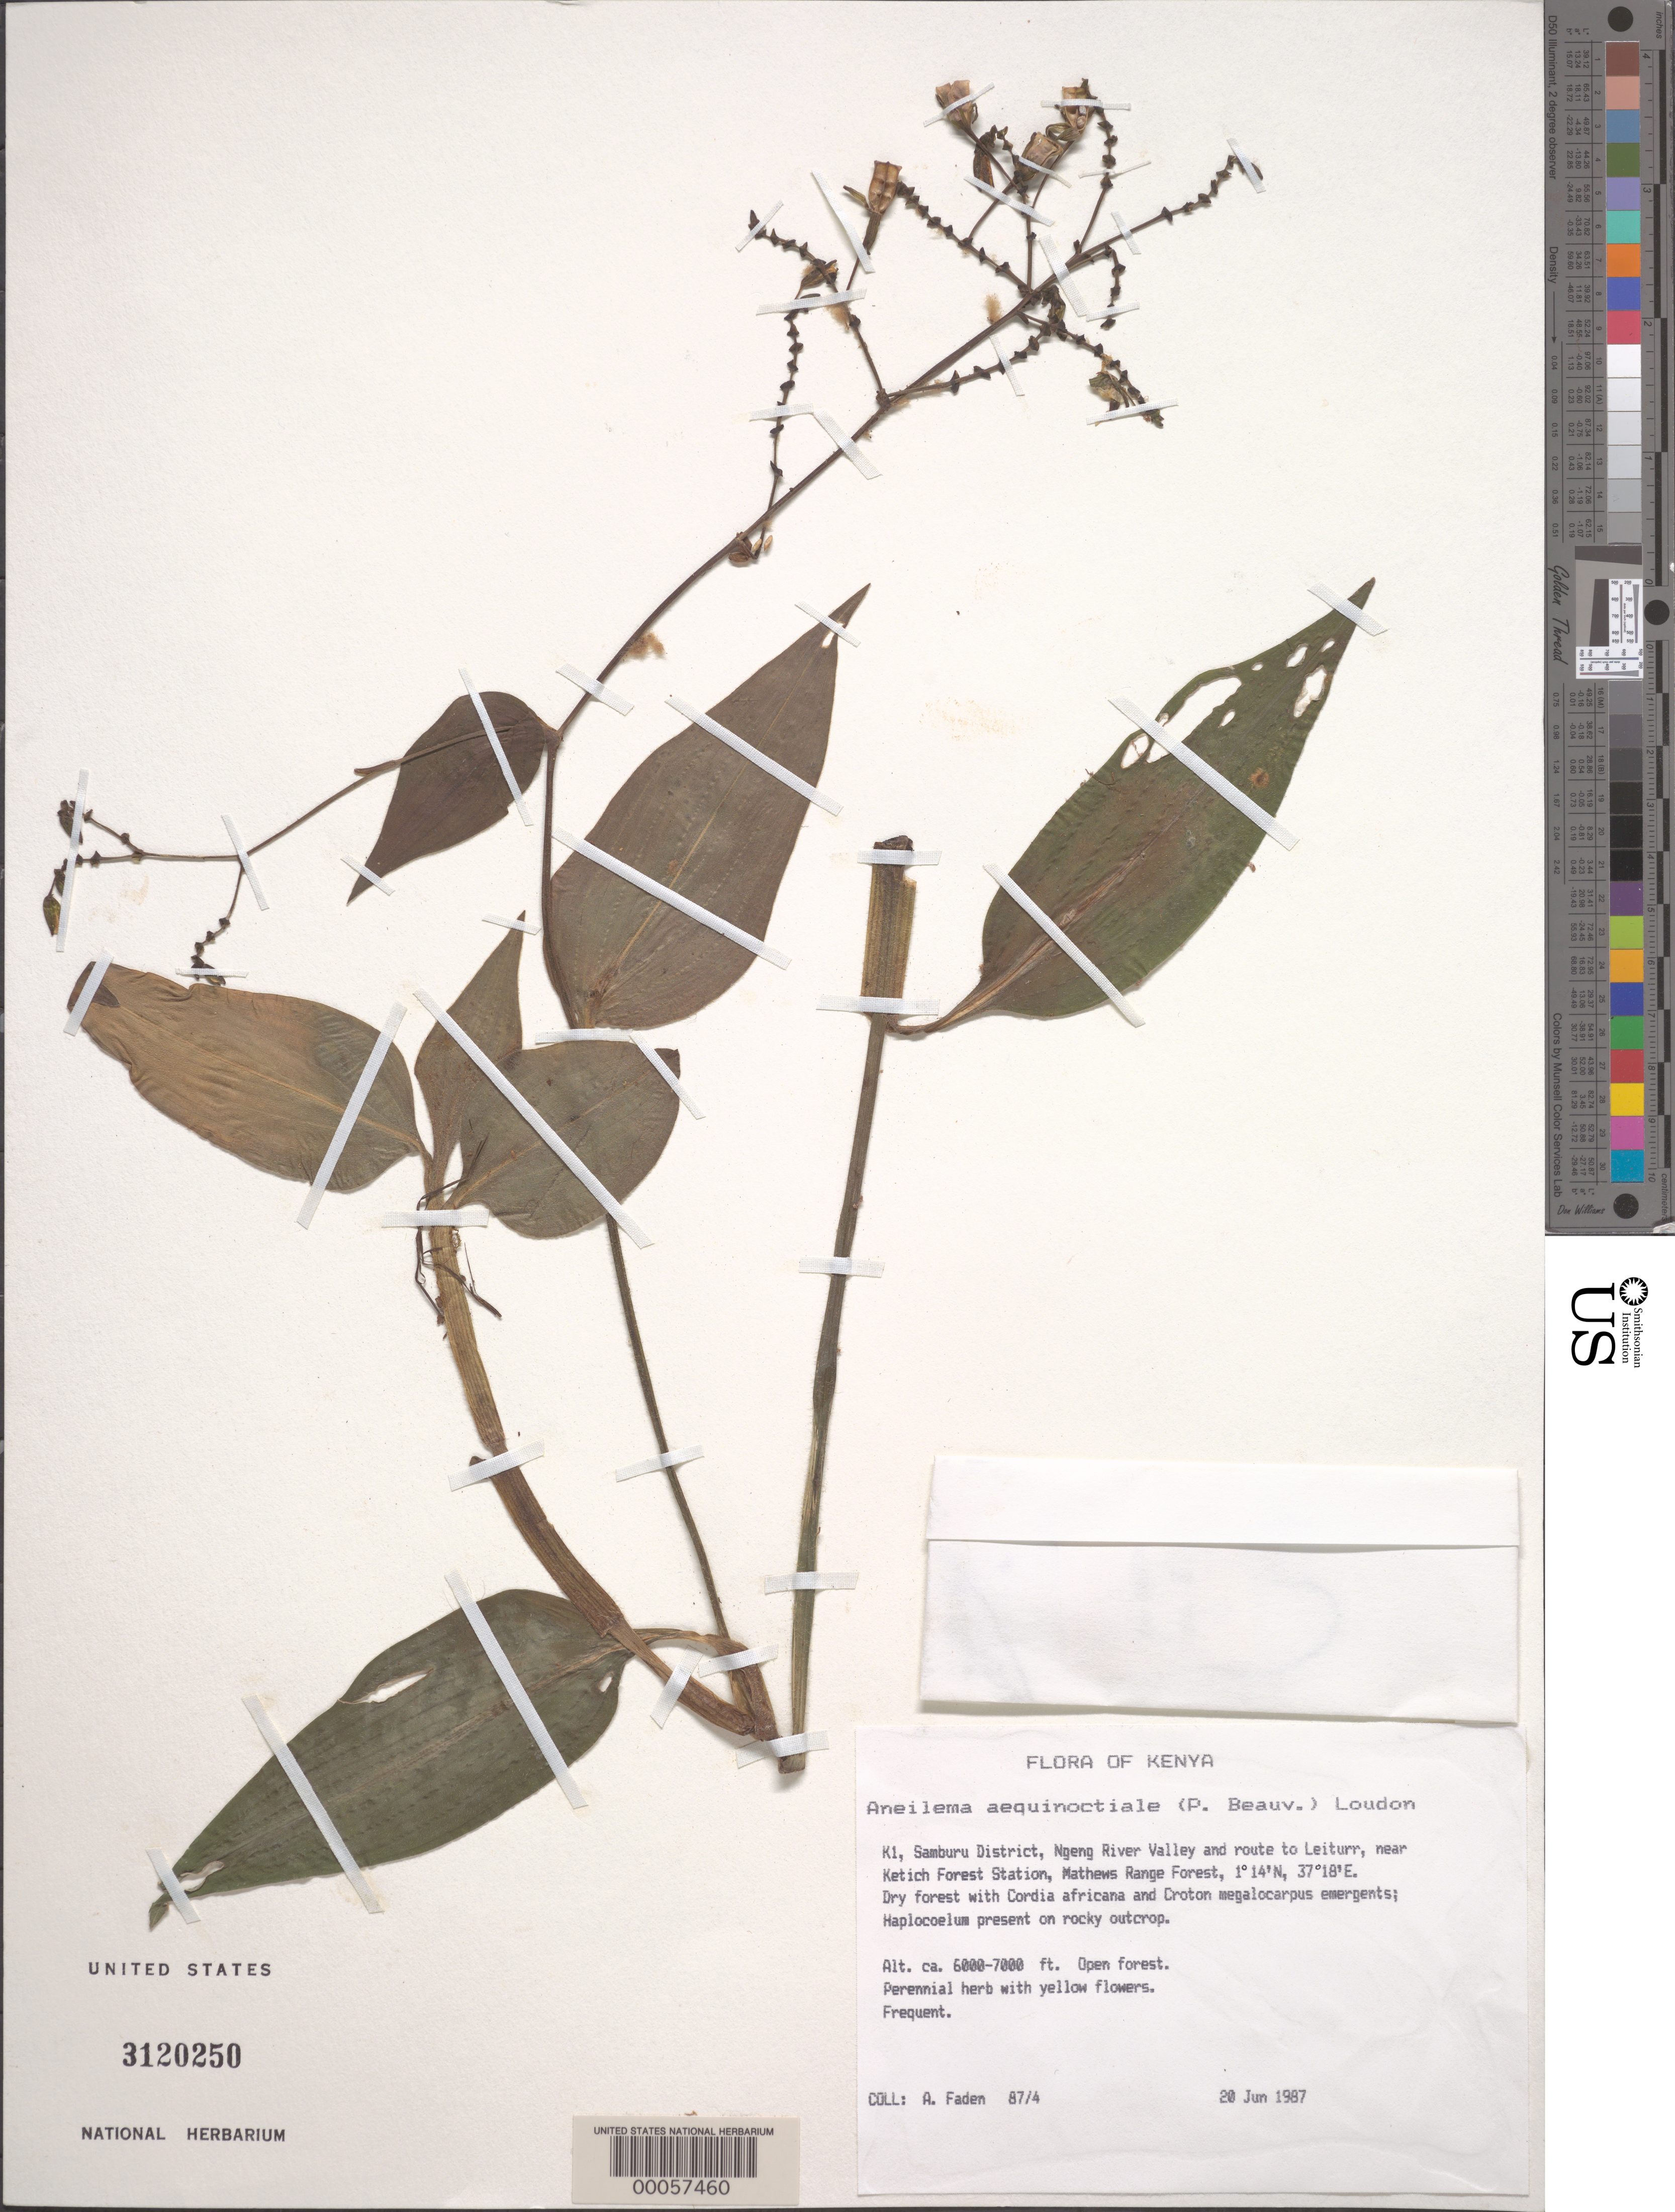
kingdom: Plantae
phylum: Tracheophyta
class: Liliopsida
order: Commelinales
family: Commelinaceae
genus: Aneilema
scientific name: Aneilema aequinoctiale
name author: (P. Beauv.) Loudon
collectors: A. J. Faden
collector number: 87/4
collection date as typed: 20 Jun 1987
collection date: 1987-06-20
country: Kenya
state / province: Samburu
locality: Ngeng river valley and route to leiturr, near ketich forest station, mathews forest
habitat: Open forest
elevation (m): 1829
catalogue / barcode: US 3120250